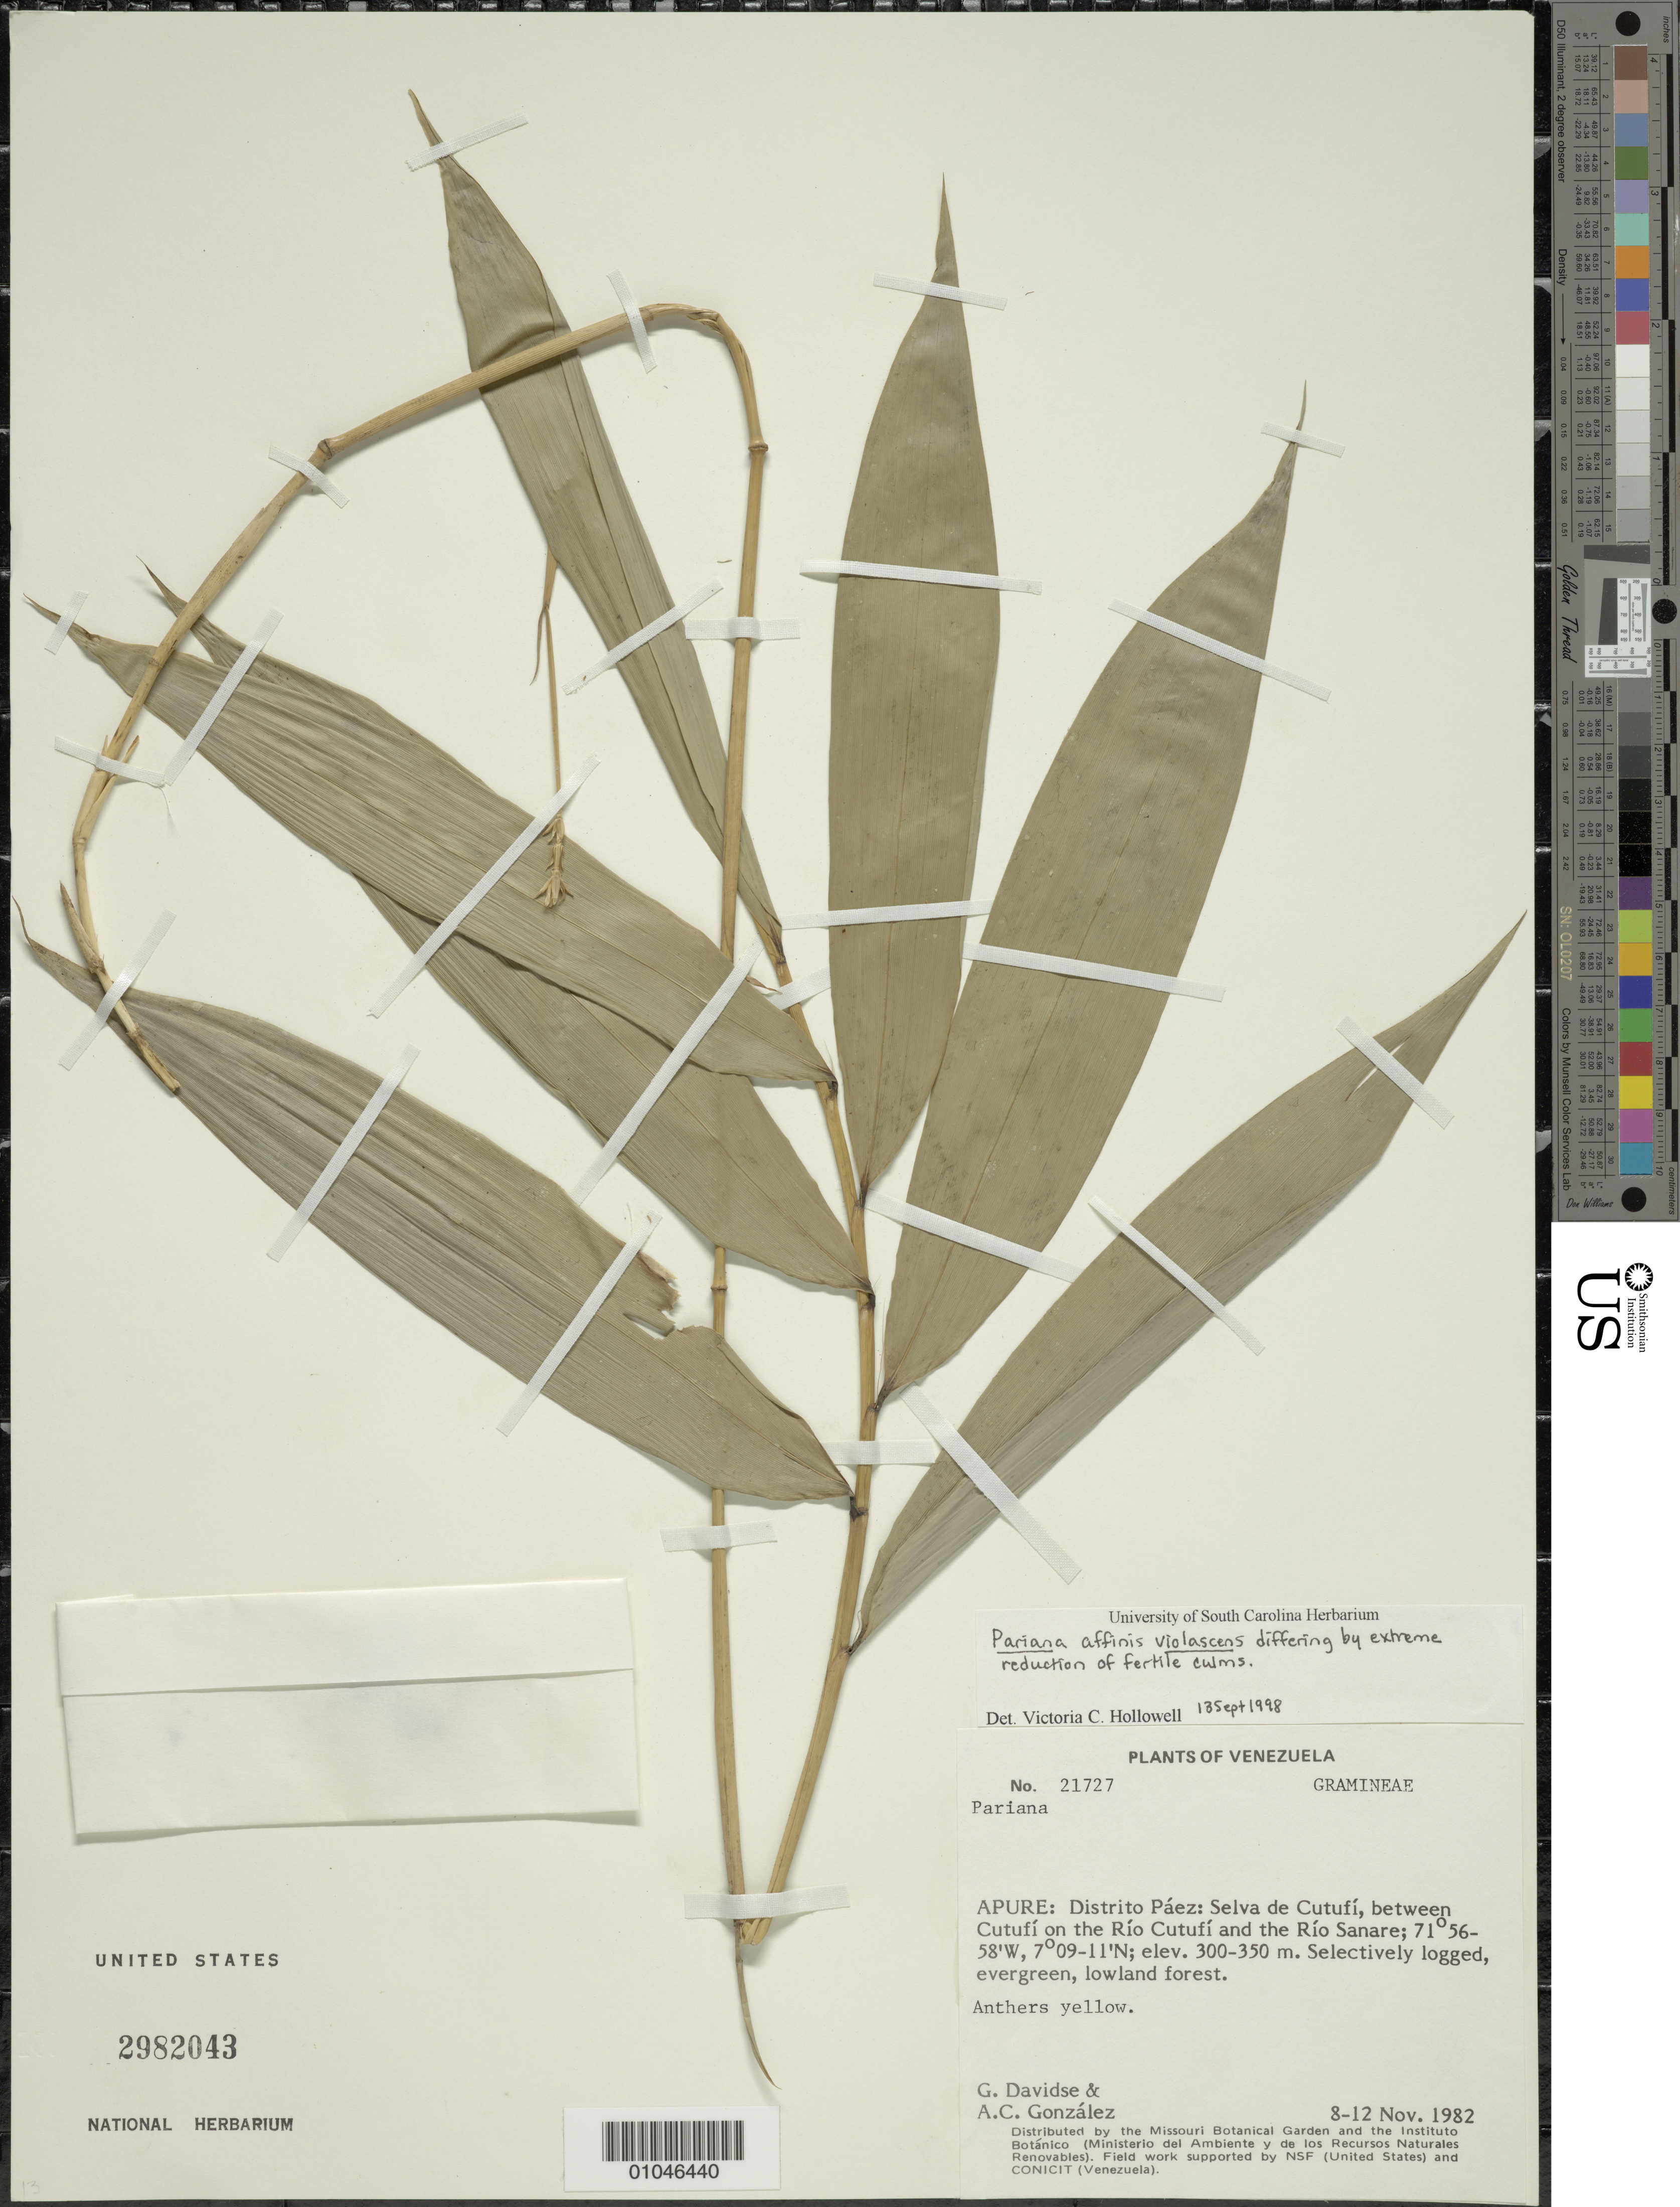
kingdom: Plantae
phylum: Tracheophyta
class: Liliopsida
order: Poales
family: Poaceae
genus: Pariana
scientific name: Pariana violascens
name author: Swallen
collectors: G. Davidse & A. C. González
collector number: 21727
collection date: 1982-11-08/1982-11-12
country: Venezuela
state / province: Apure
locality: Selva de Cutufi, between Cutufi on the Rio Cutufi and the Rio Sanare, Distrito Paez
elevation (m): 300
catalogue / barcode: US 2982043